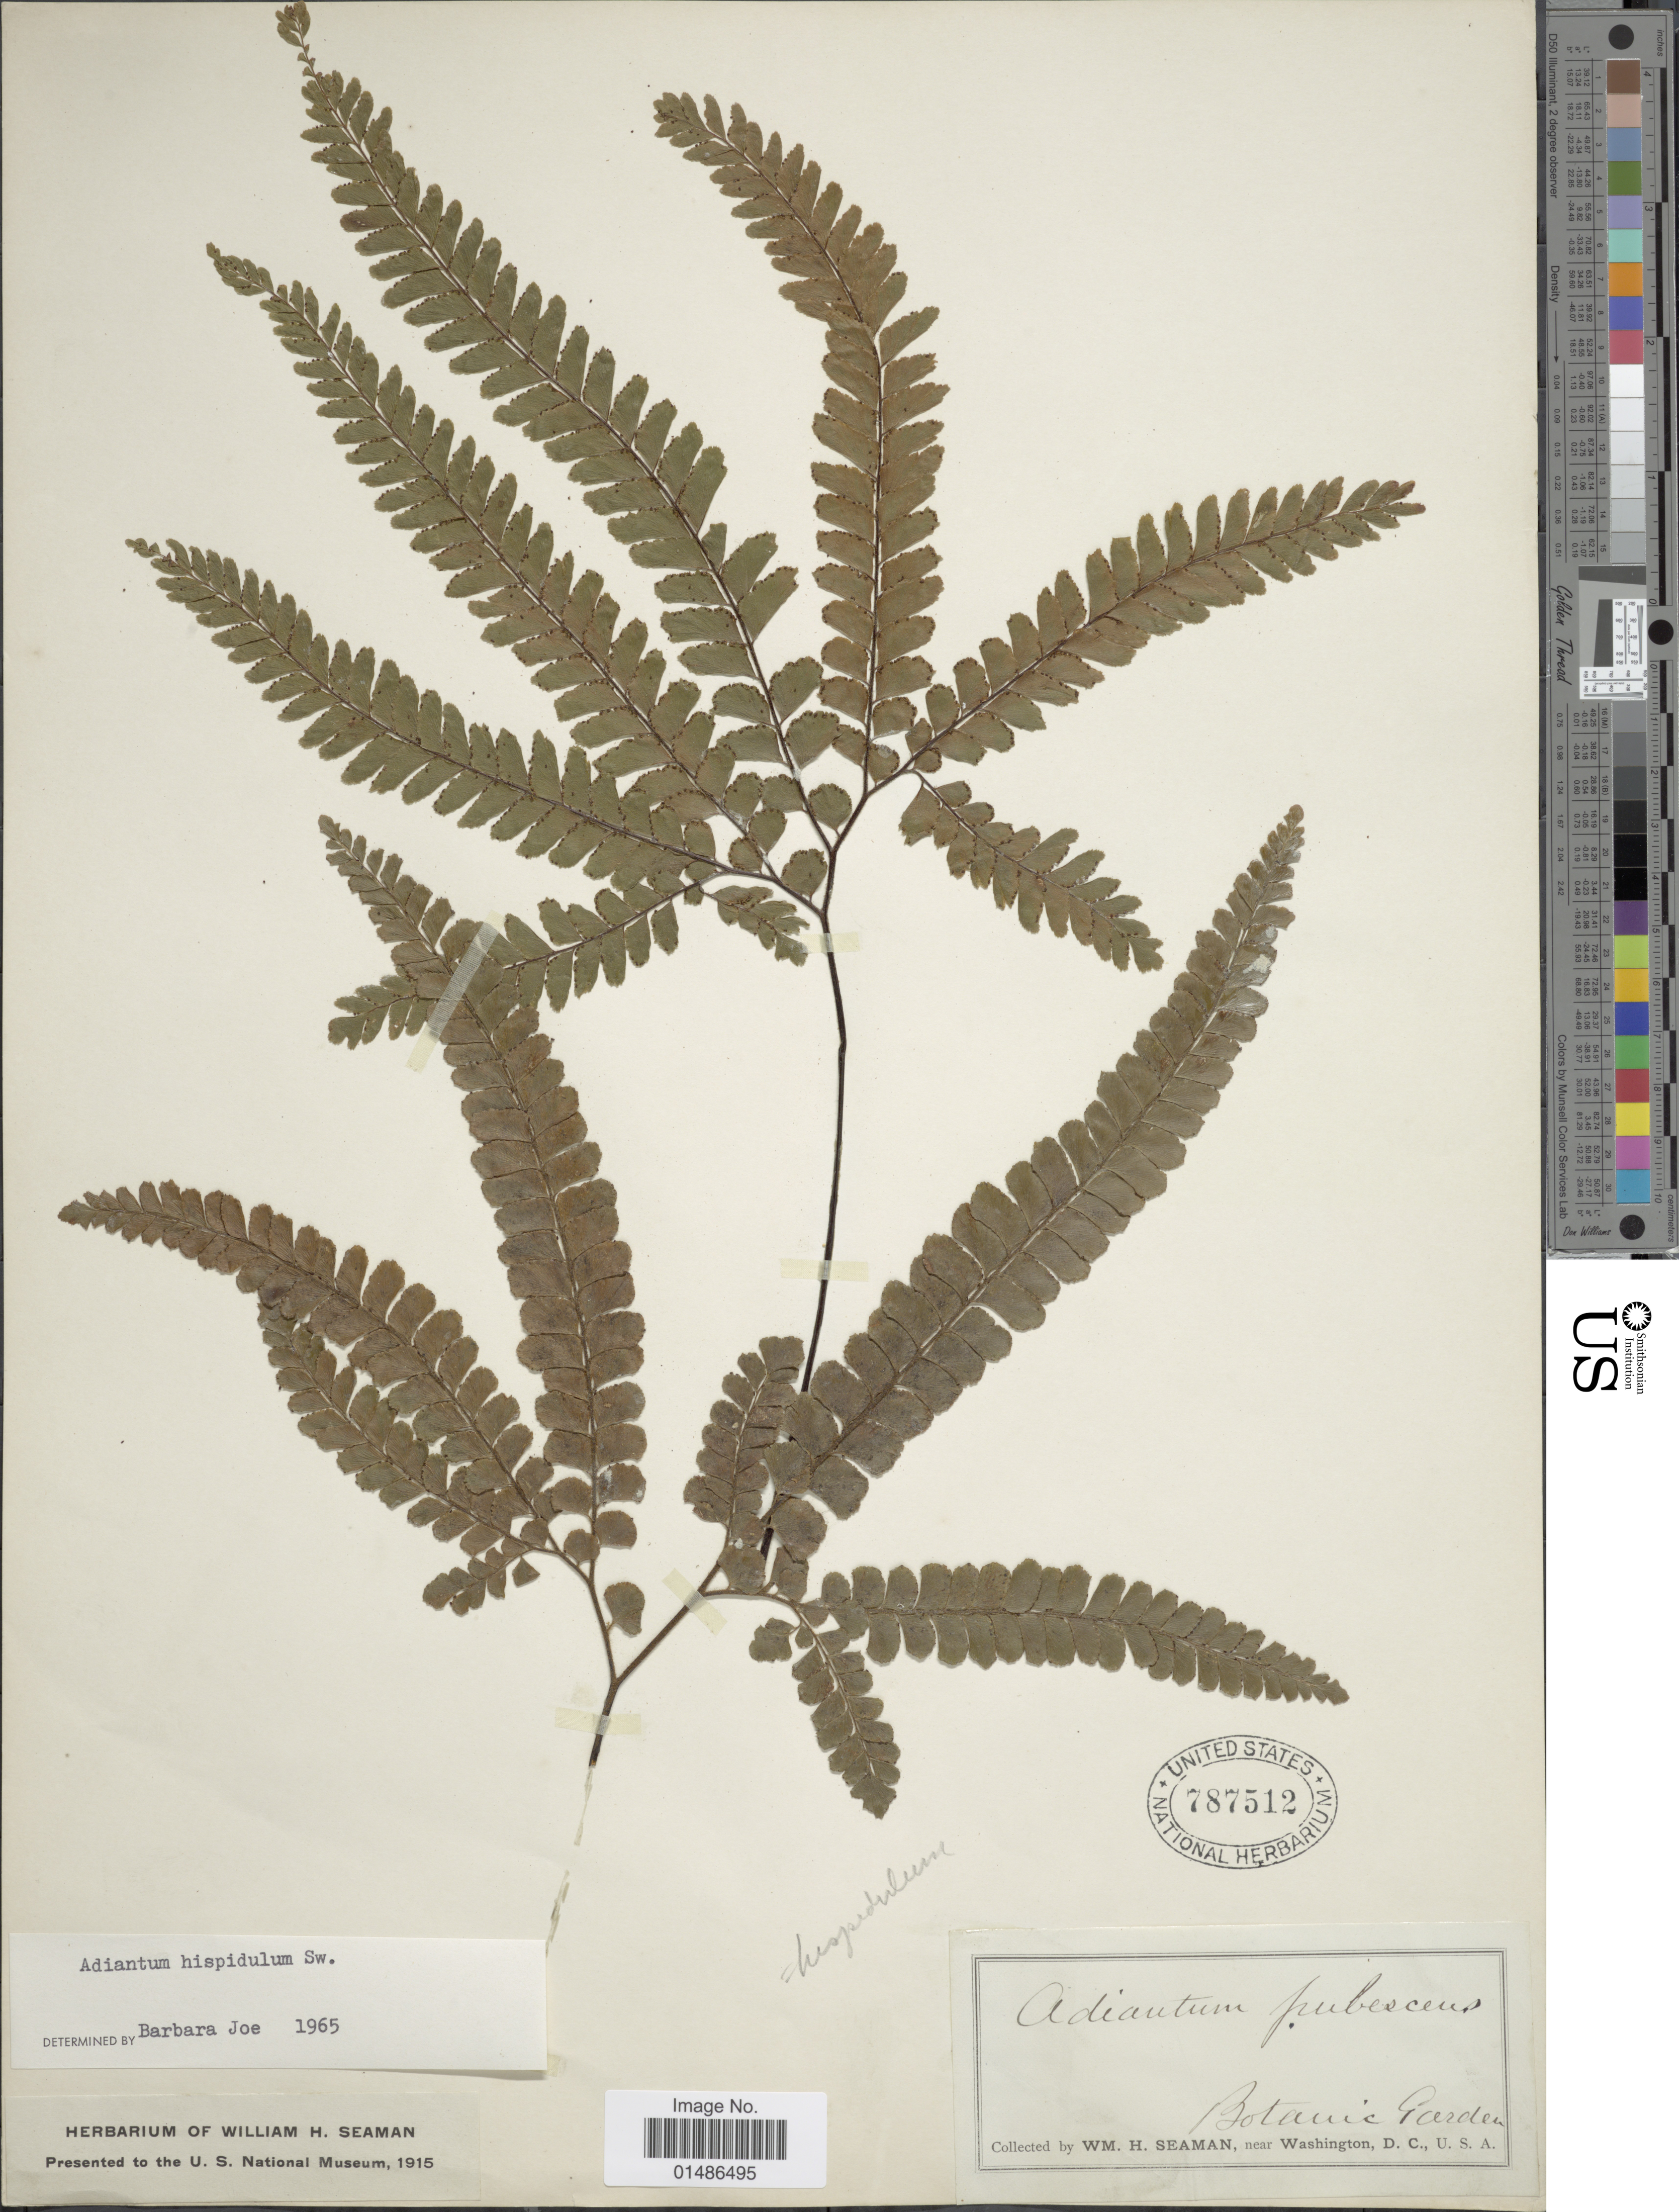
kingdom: Plantae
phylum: Tracheophyta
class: Polypodiopsida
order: Polypodiales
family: Pteridaceae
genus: Adiantum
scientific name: Adiantum hispidulum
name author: Sw.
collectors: W. Seaman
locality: Botanic Garden.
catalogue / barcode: US 787512